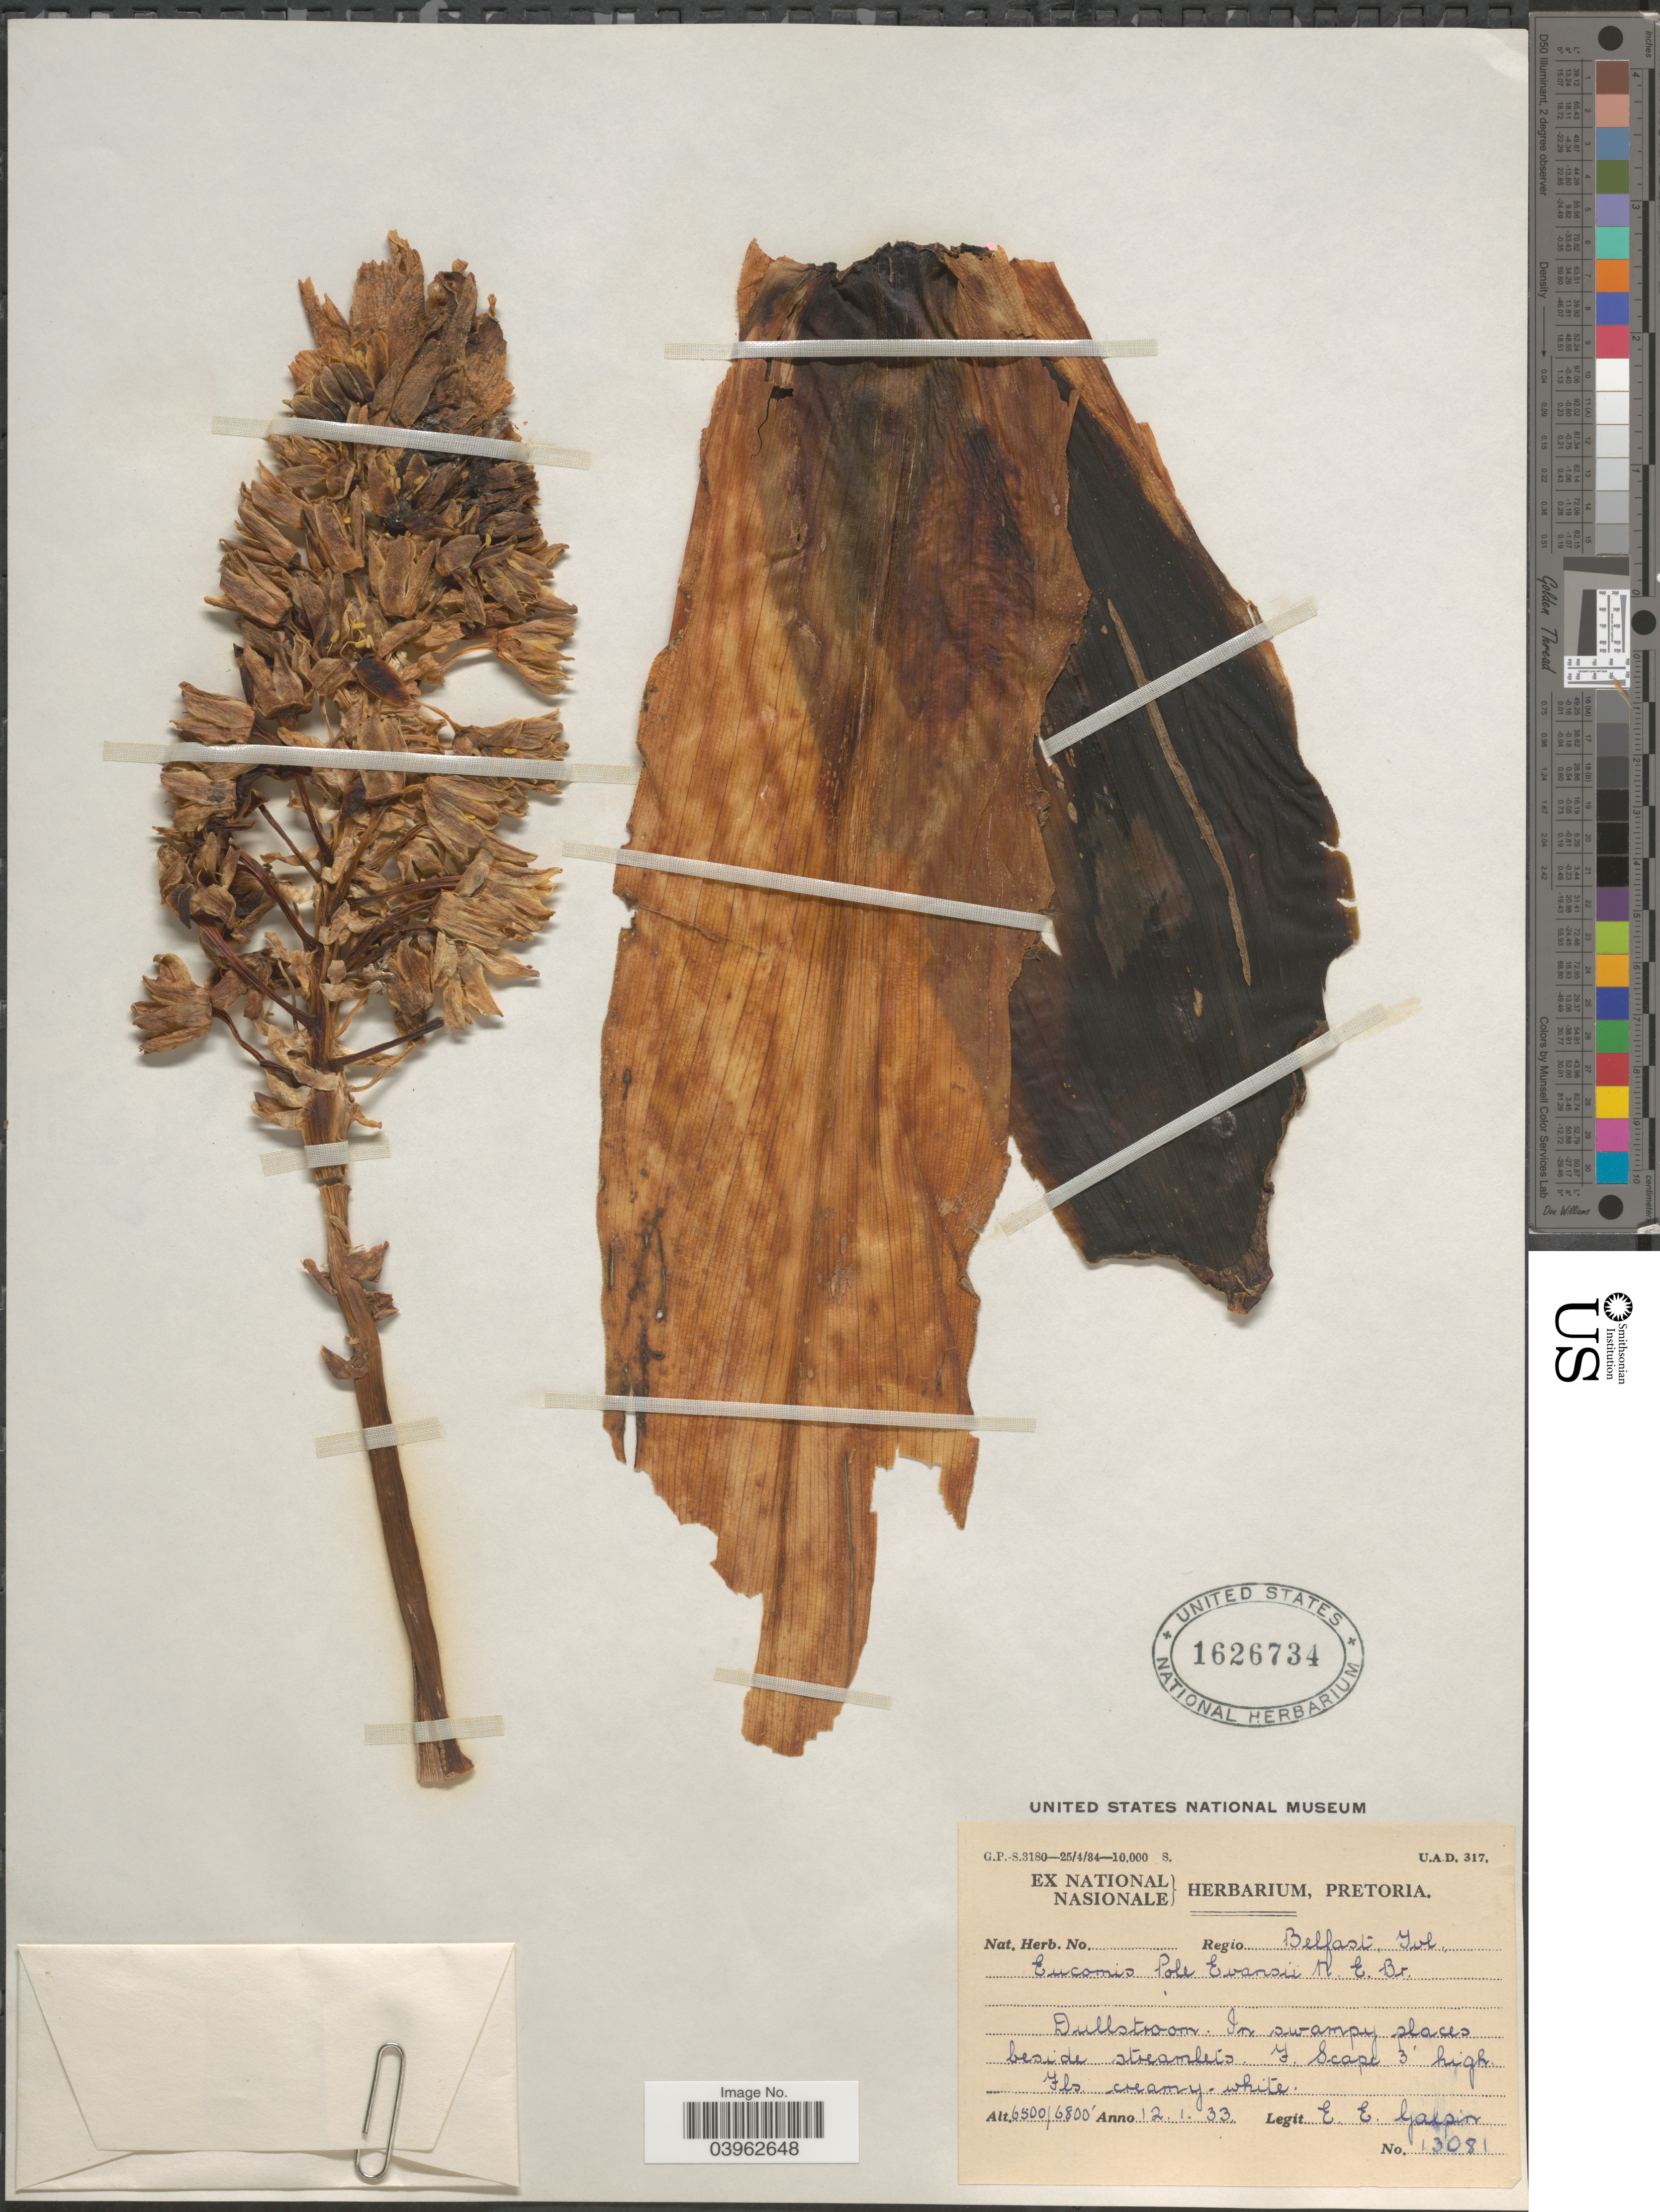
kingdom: Plantae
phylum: Tracheophyta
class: Liliopsida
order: Asparagales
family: Asparagaceae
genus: Eucomis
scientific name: Eucomis pole-evansii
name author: N.E. Br.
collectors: E. Galpin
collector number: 13081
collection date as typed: Transcribed d/m/y: 12/1/33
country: South Africa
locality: Regio Belfast, Tvl. Dullstroom. In swampy places beside streamlets.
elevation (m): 1981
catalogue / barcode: US 1626734